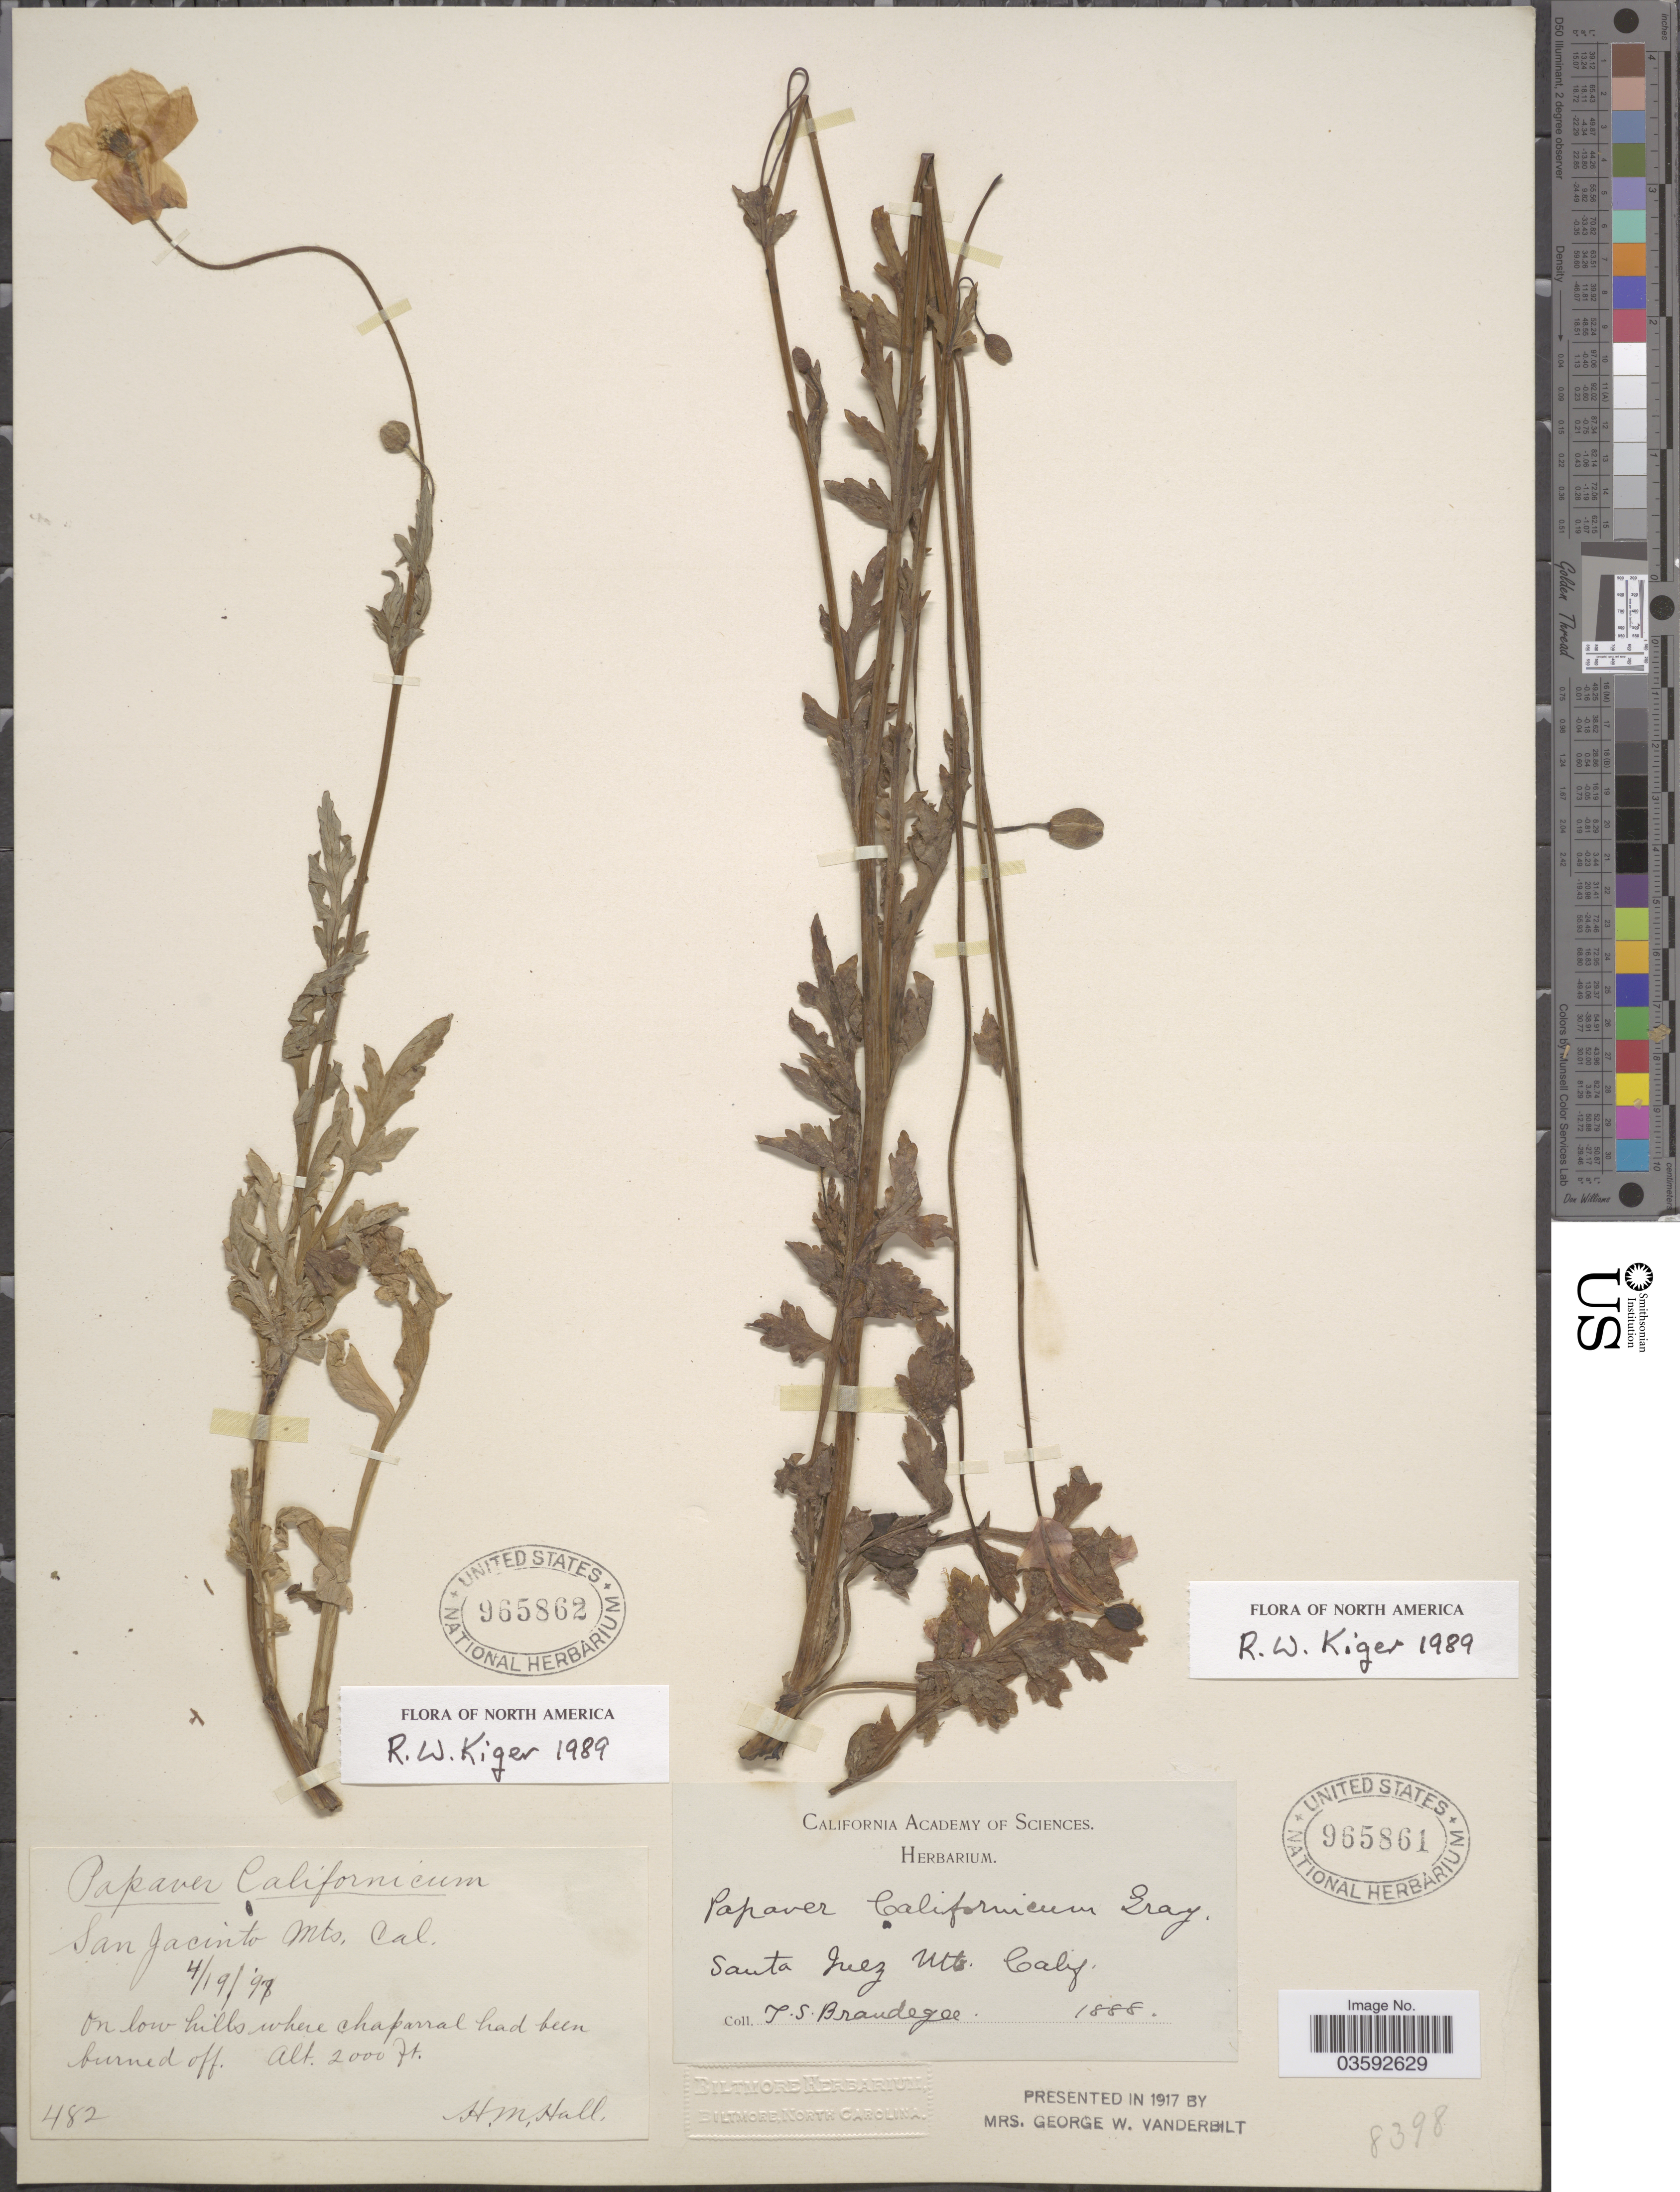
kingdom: Plantae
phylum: Tracheophyta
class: Magnoliopsida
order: Ranunculales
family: Papaveraceae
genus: Papaver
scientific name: Papaver californicum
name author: A. Gray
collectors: T. S. Brandegee (herbarium)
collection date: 1888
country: United States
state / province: California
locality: Santa Ynez Mts.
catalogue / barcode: US 965861-2